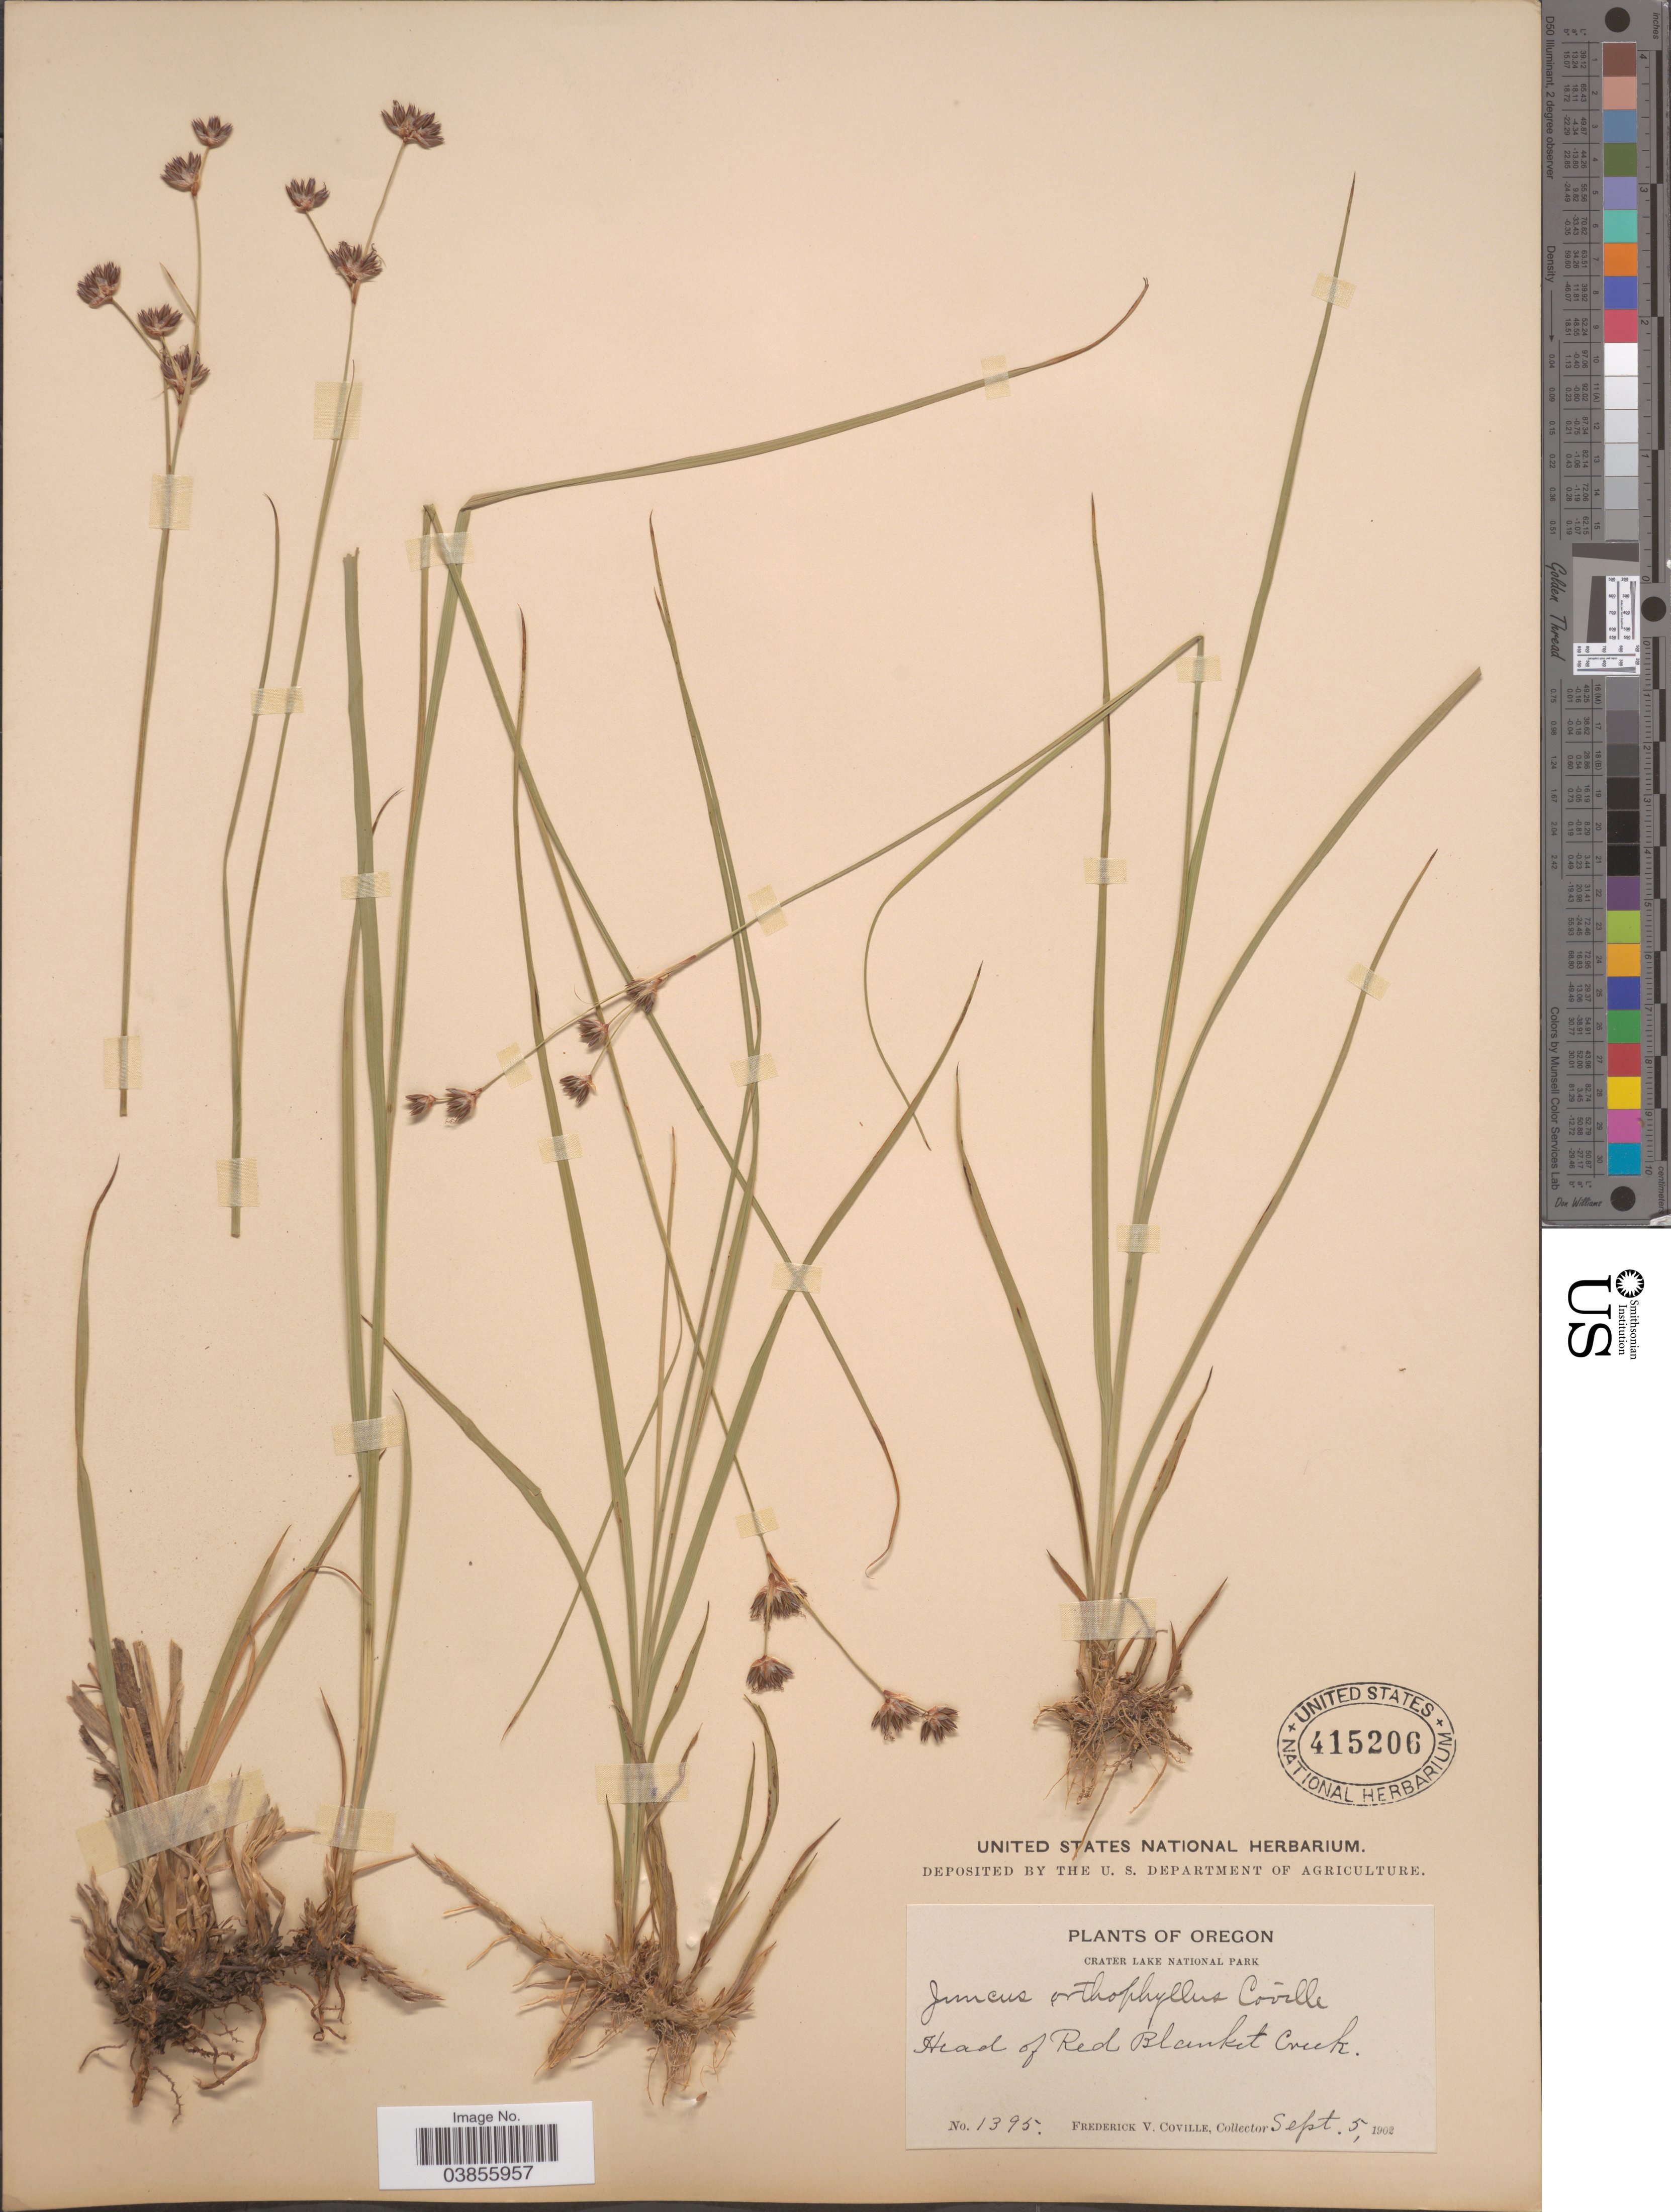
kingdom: Plantae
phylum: Tracheophyta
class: Liliopsida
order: Poales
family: Juncaceae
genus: Juncus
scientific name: Juncus orthophyllus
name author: Coville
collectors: F. V. Coville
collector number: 1395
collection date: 1902-09-05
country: United States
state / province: Oregon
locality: Crater Lake National Park. Head of Red Blanket Creek.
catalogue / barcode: US 415206